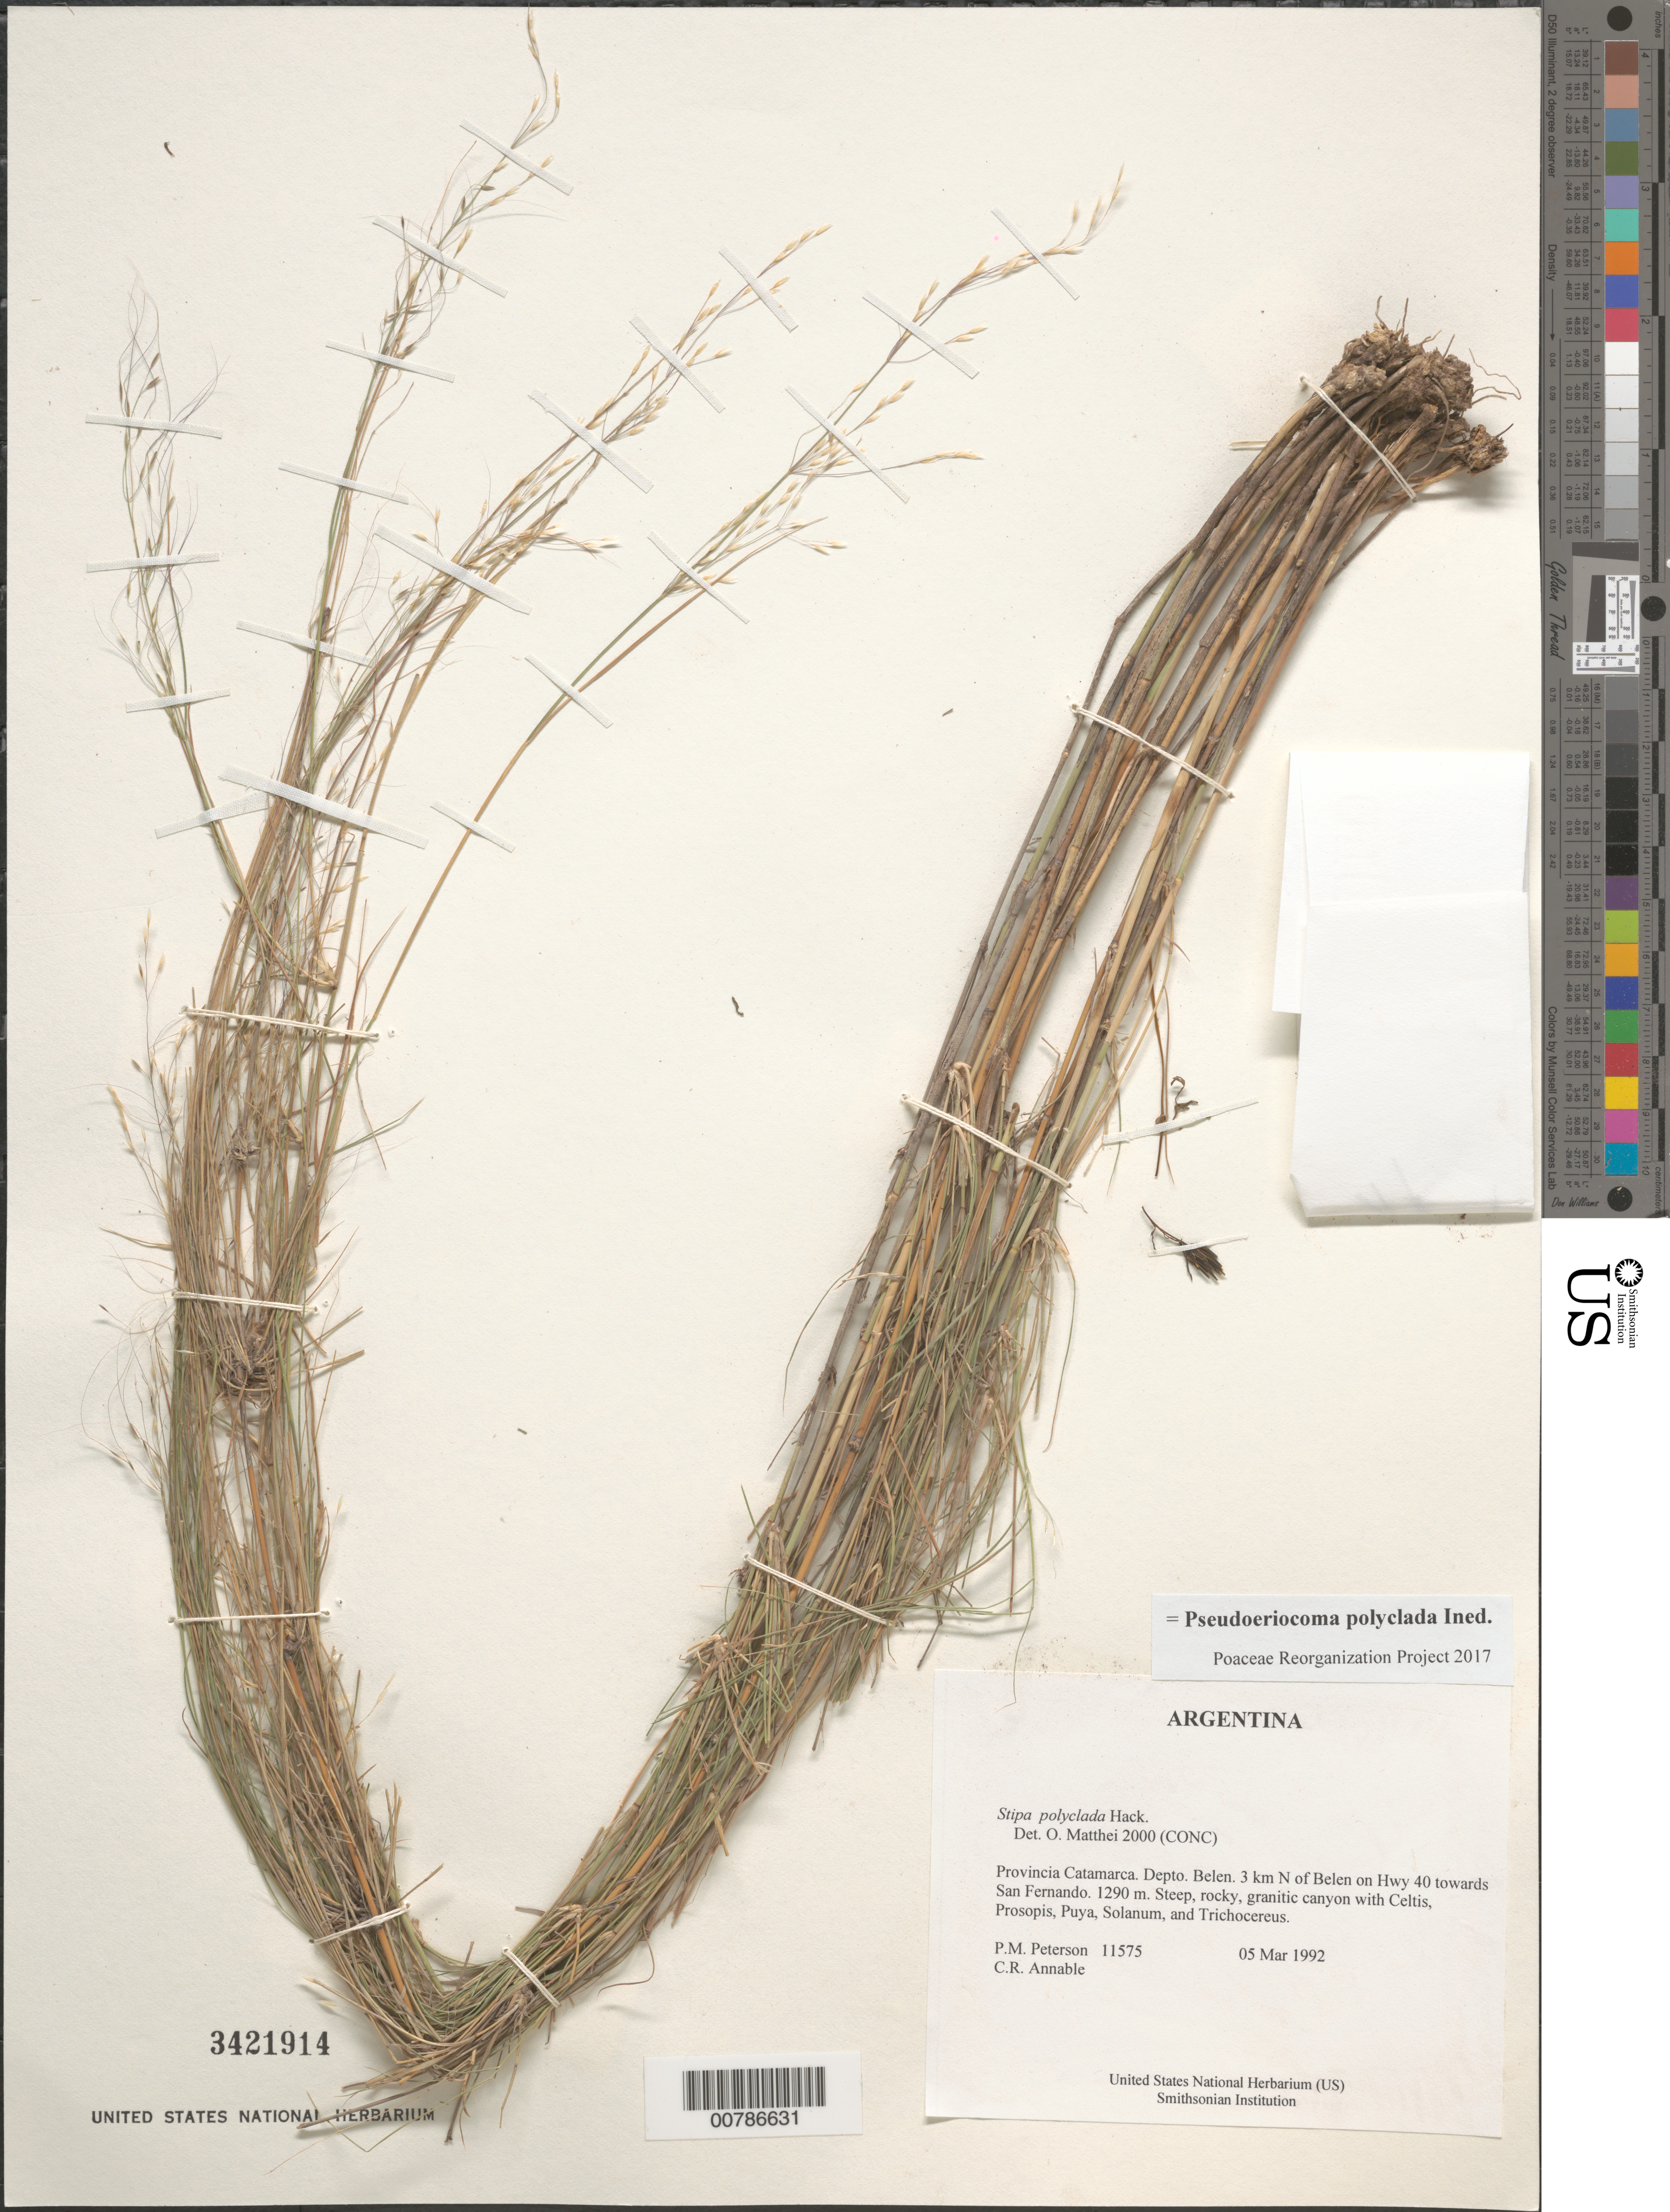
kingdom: Plantae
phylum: Tracheophyta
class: Liliopsida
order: Poales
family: Poaceae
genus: Pseudoeriocoma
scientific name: Pseudoeriocoma ployclada ined.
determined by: Poaceae Reorganization Project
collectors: P. M. Peterson & C. R. Annable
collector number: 11575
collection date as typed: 05 Mar 1992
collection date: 1992-03-05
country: Argentina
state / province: Catamarca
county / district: Belen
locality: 3 km N of Belen on Hwy 40 towards San Fernando.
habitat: Steep, rocky, granitic canyon with Celtis, Prosopis, Puya, Solanum, and Trichocereus.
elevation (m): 1290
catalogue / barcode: US 3421914